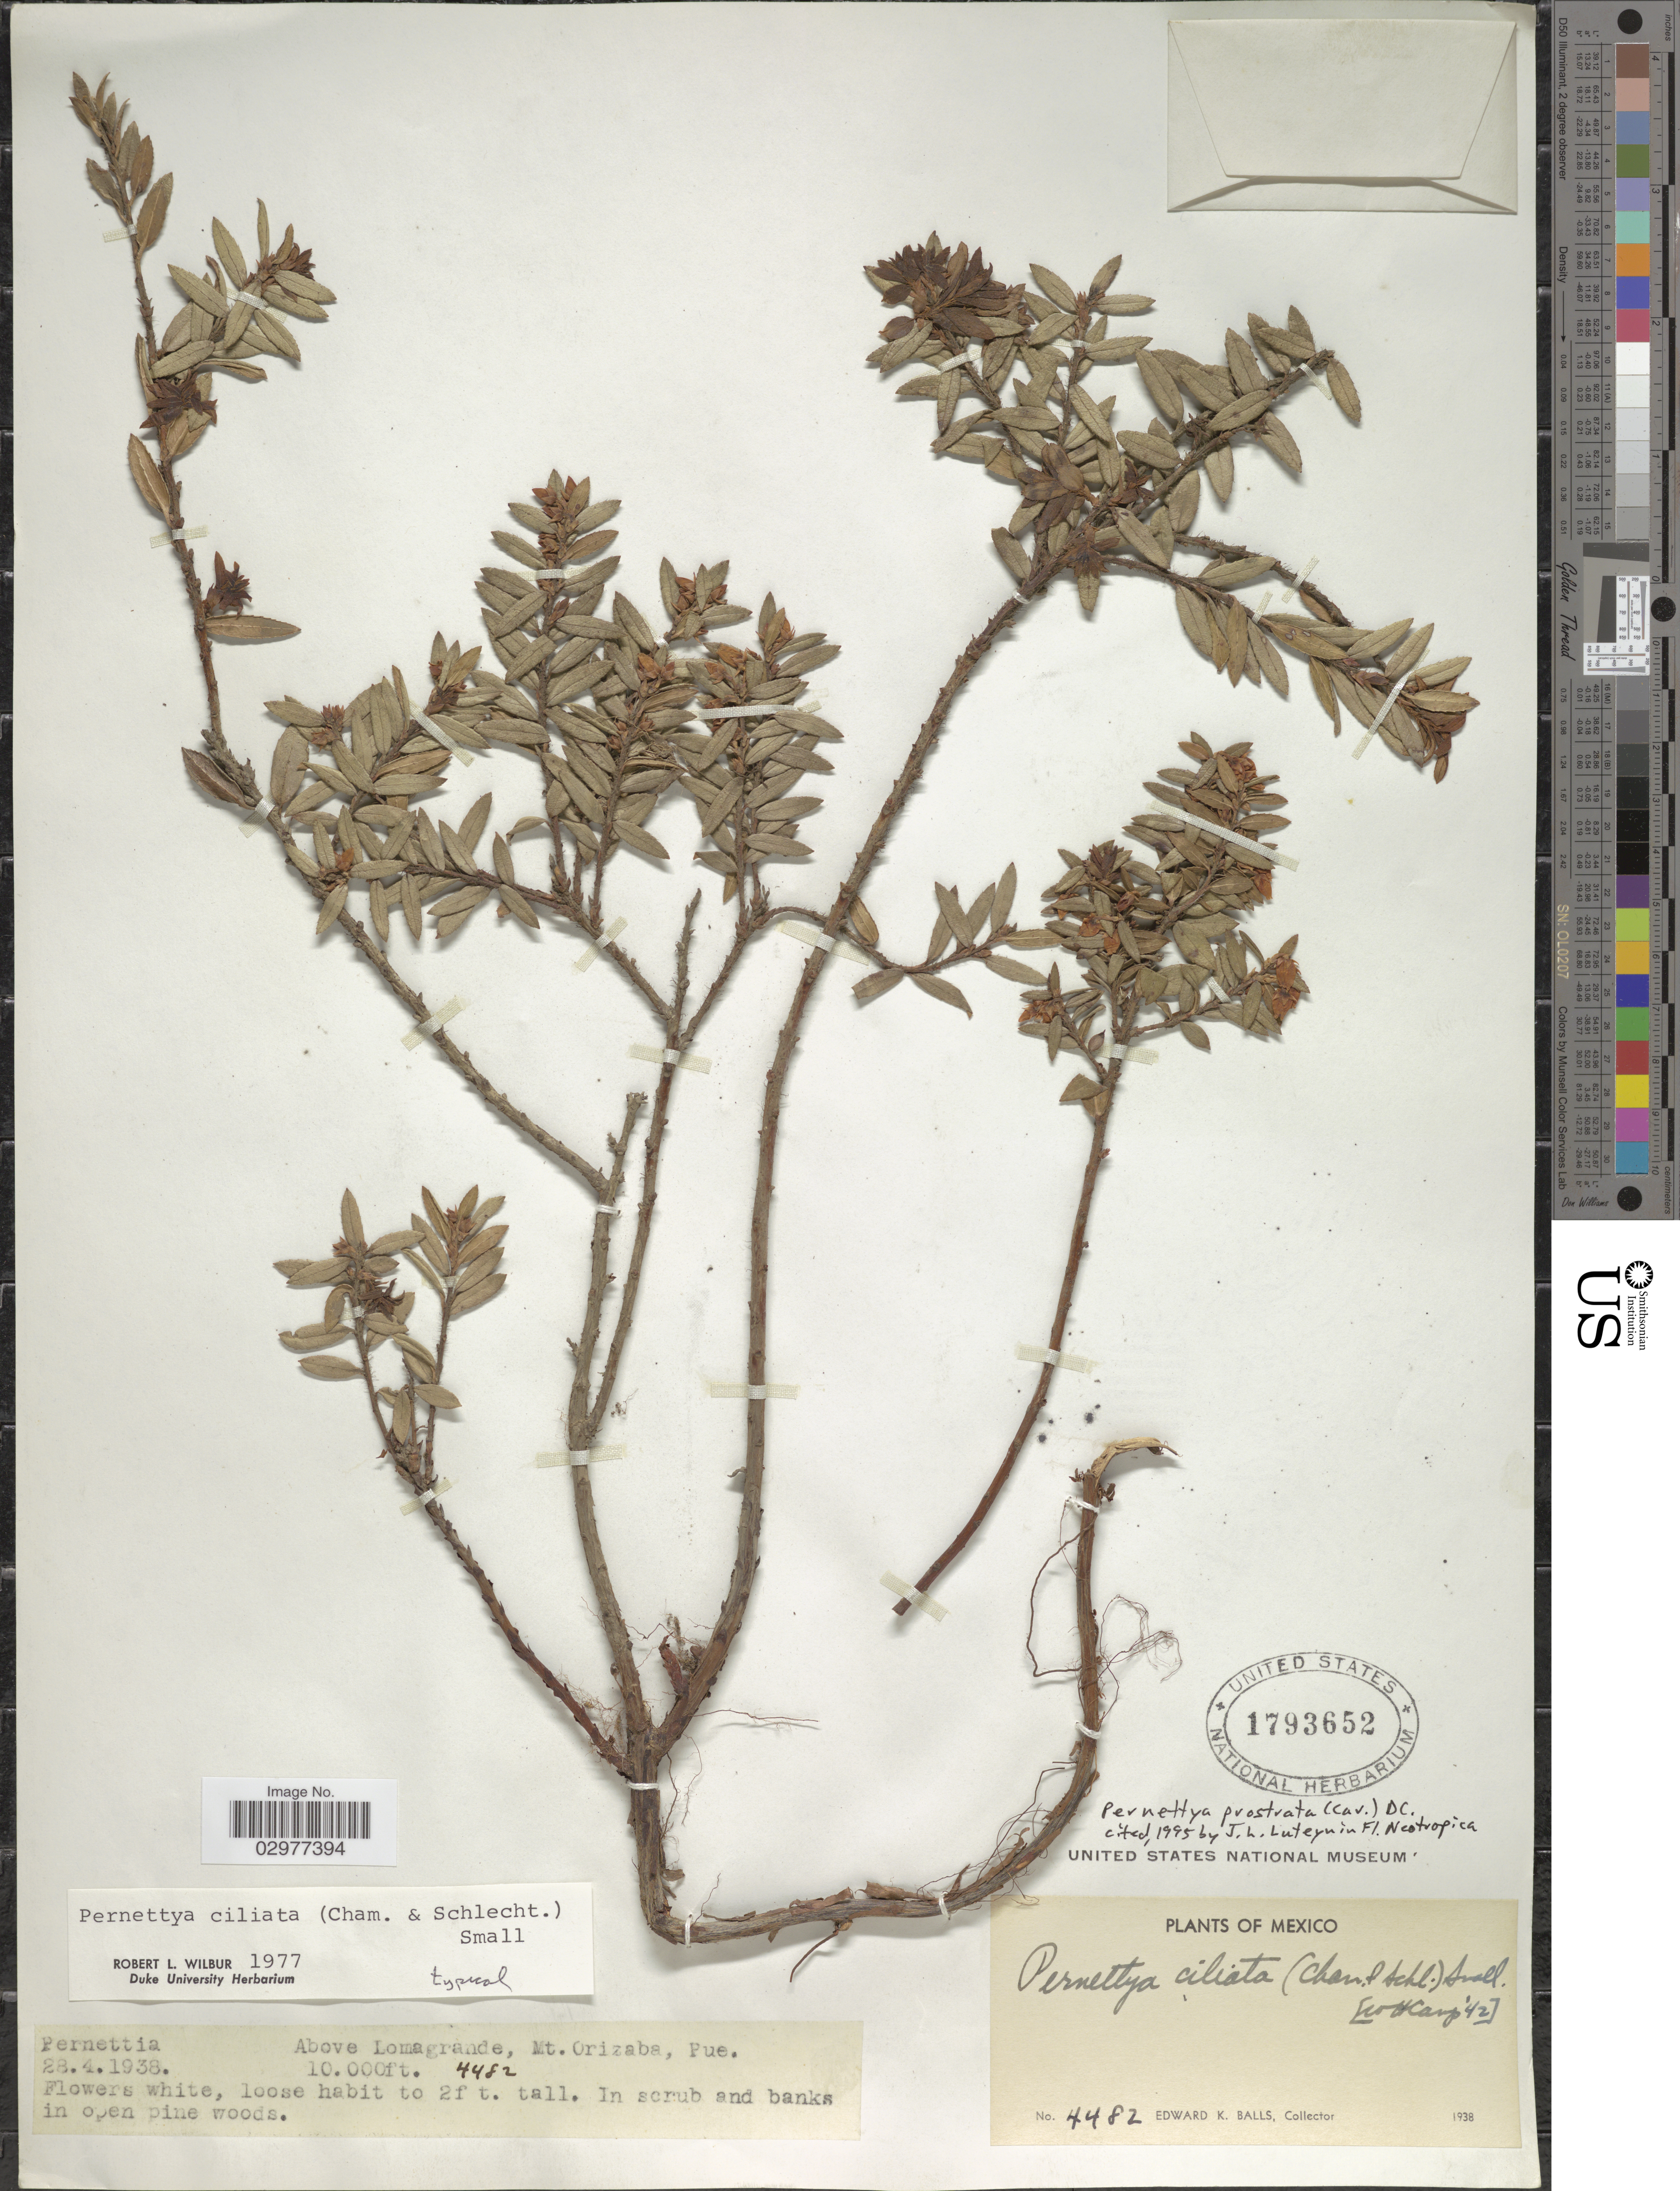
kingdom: Plantae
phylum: Tracheophyta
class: Magnoliopsida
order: Ericales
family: Ericaceae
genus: Pernettya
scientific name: Pernettya prostrata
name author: (Cav.) DC.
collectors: E. K. Balls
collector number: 4482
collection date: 1938-04-28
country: Mexico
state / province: Puebla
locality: Above Lomagrande, Mt. Orizaba.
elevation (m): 3048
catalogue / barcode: US 1793652